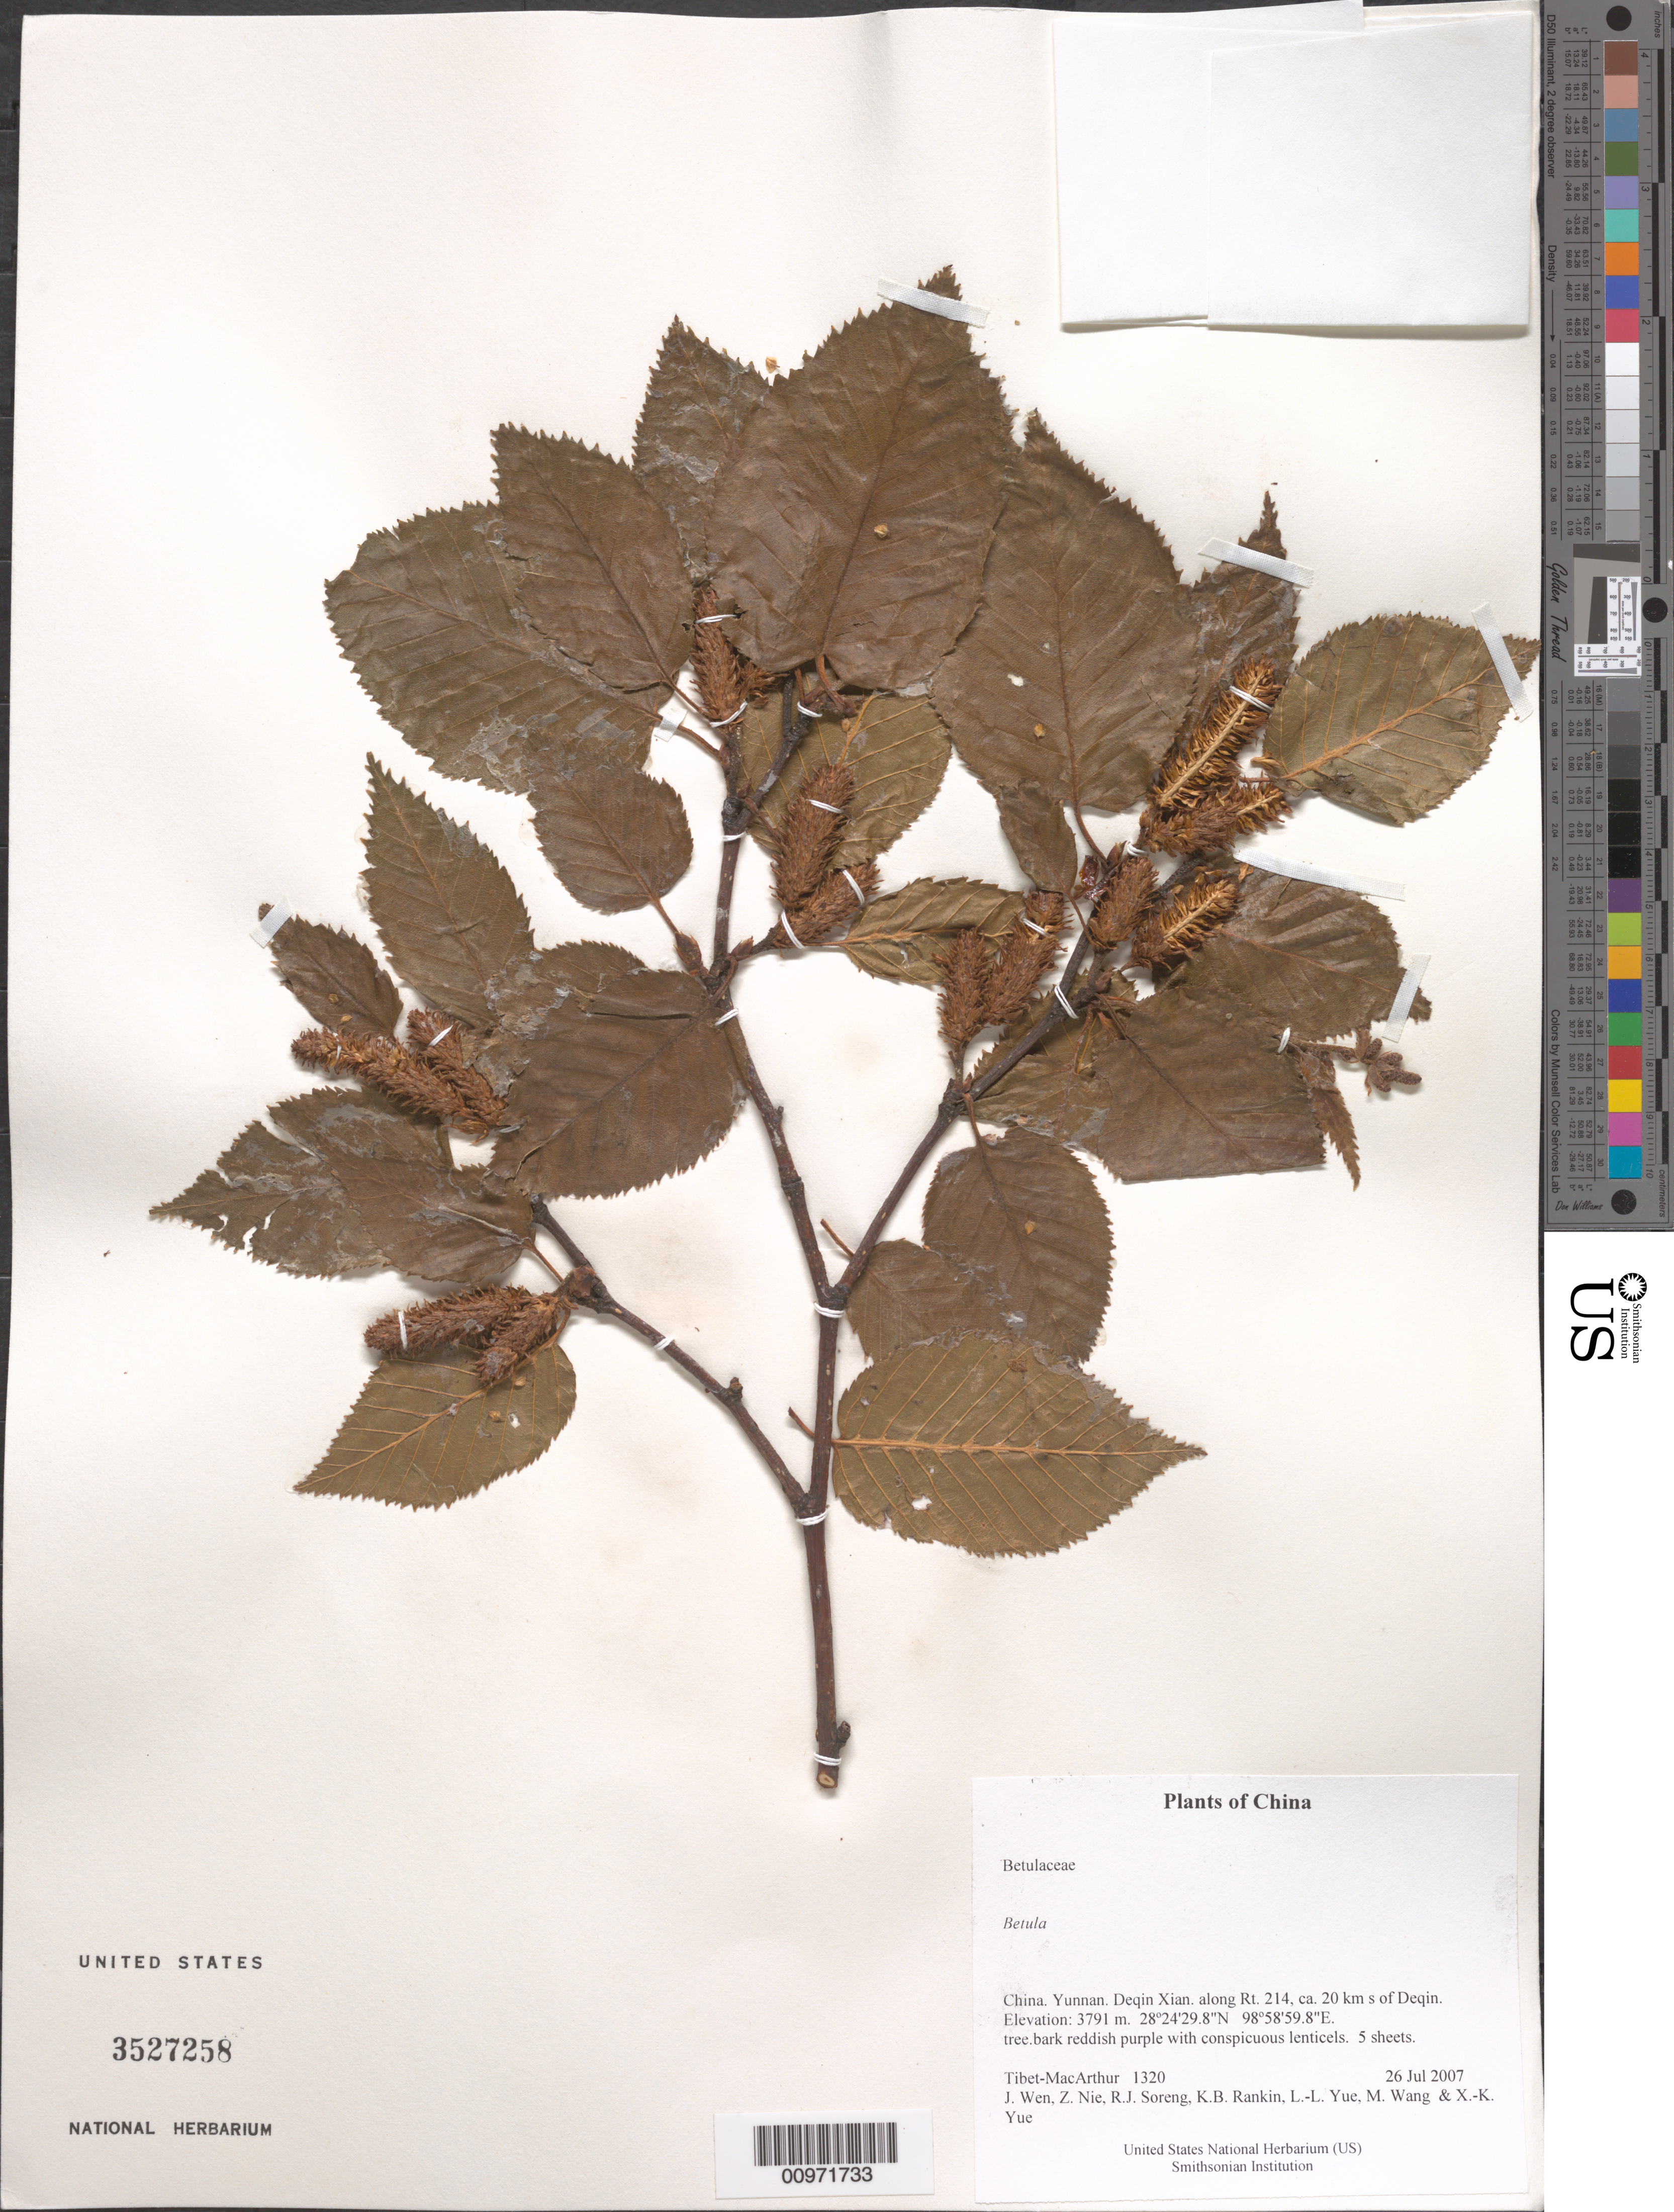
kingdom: Plantae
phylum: Tracheophyta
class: Magnoliopsida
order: Fagales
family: Betulaceae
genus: Betula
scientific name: Betula sp.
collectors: Tibet-MacArthur, J. Wen, Z. Nie, R. J. Soreng, K. Rankin, L. Yue, M. Wang & X. Yue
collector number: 1320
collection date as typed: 26 Jul 2007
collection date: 2007-07-26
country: China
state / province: Yunnan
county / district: Deqin Xian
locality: along Rt. 214, ca. 20 km s of Deqin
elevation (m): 3791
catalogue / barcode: US 3527258